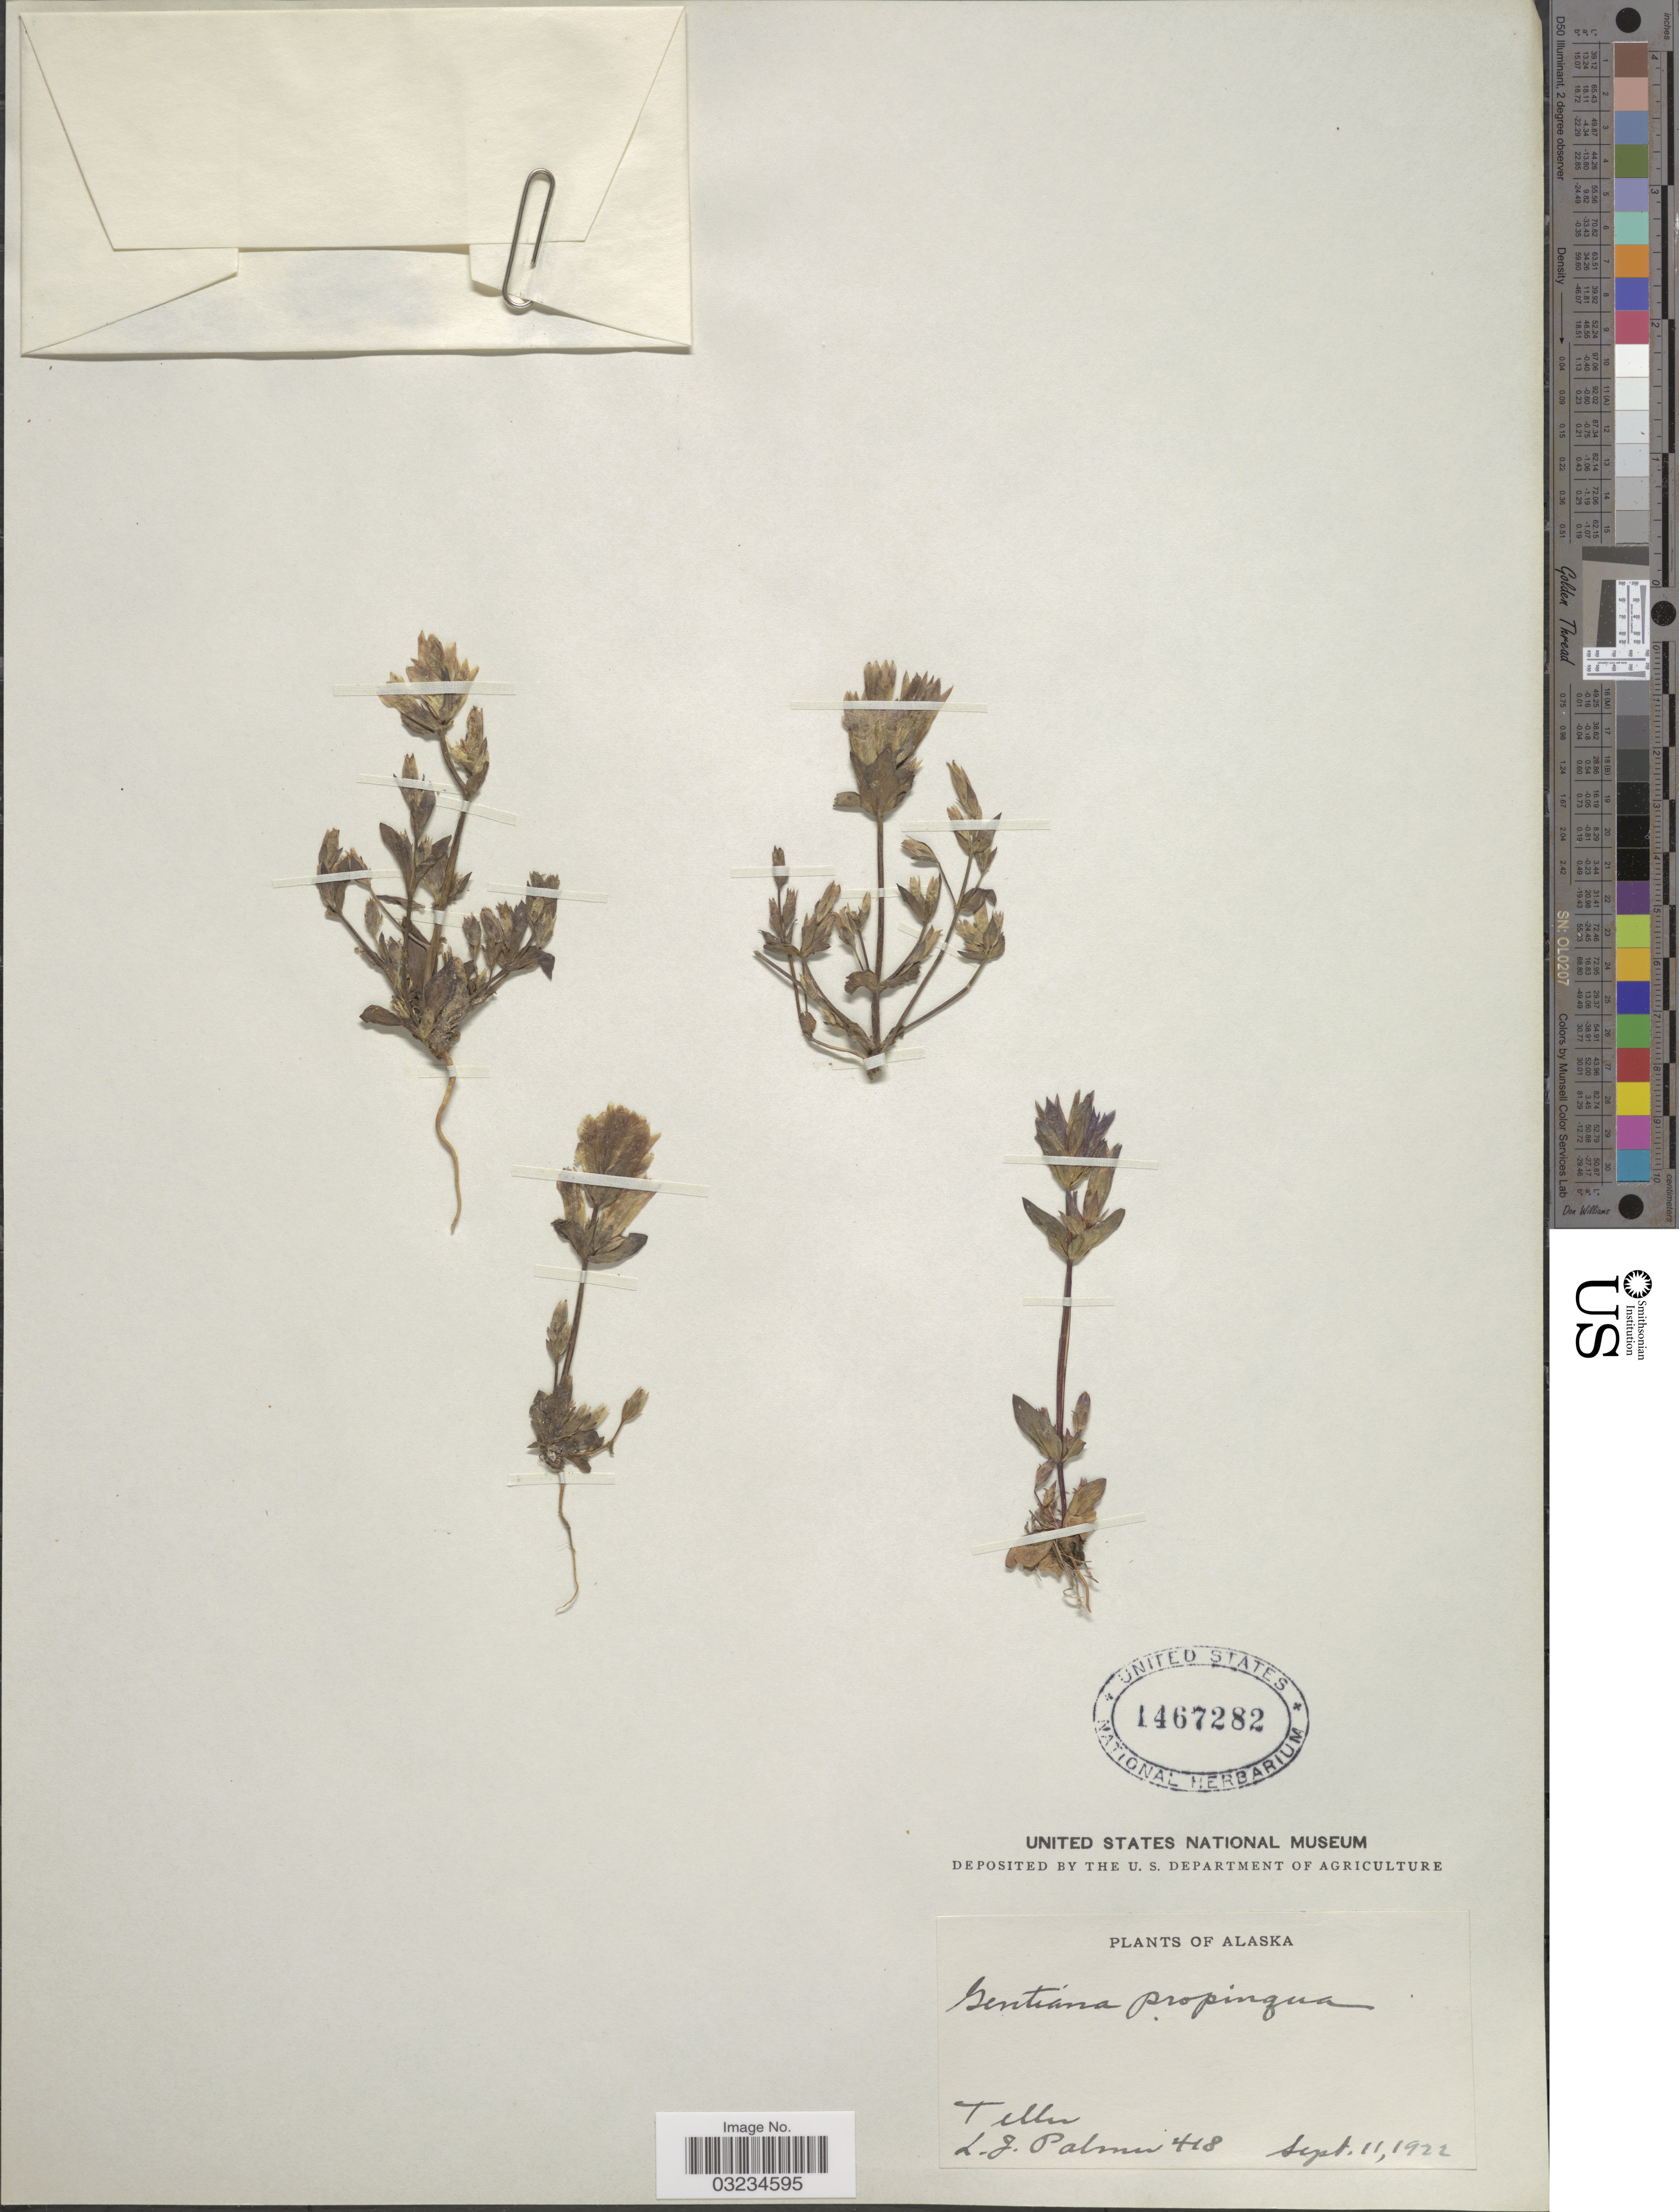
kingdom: Plantae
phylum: Tracheophyta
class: Magnoliopsida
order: Gentianales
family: Gentianaceae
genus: Gentiana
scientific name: Gentiana propinqua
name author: Richards.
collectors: L. J. Palmer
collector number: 418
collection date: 1922-09-11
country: United States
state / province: Alaska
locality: Teller.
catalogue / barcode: US 1467282